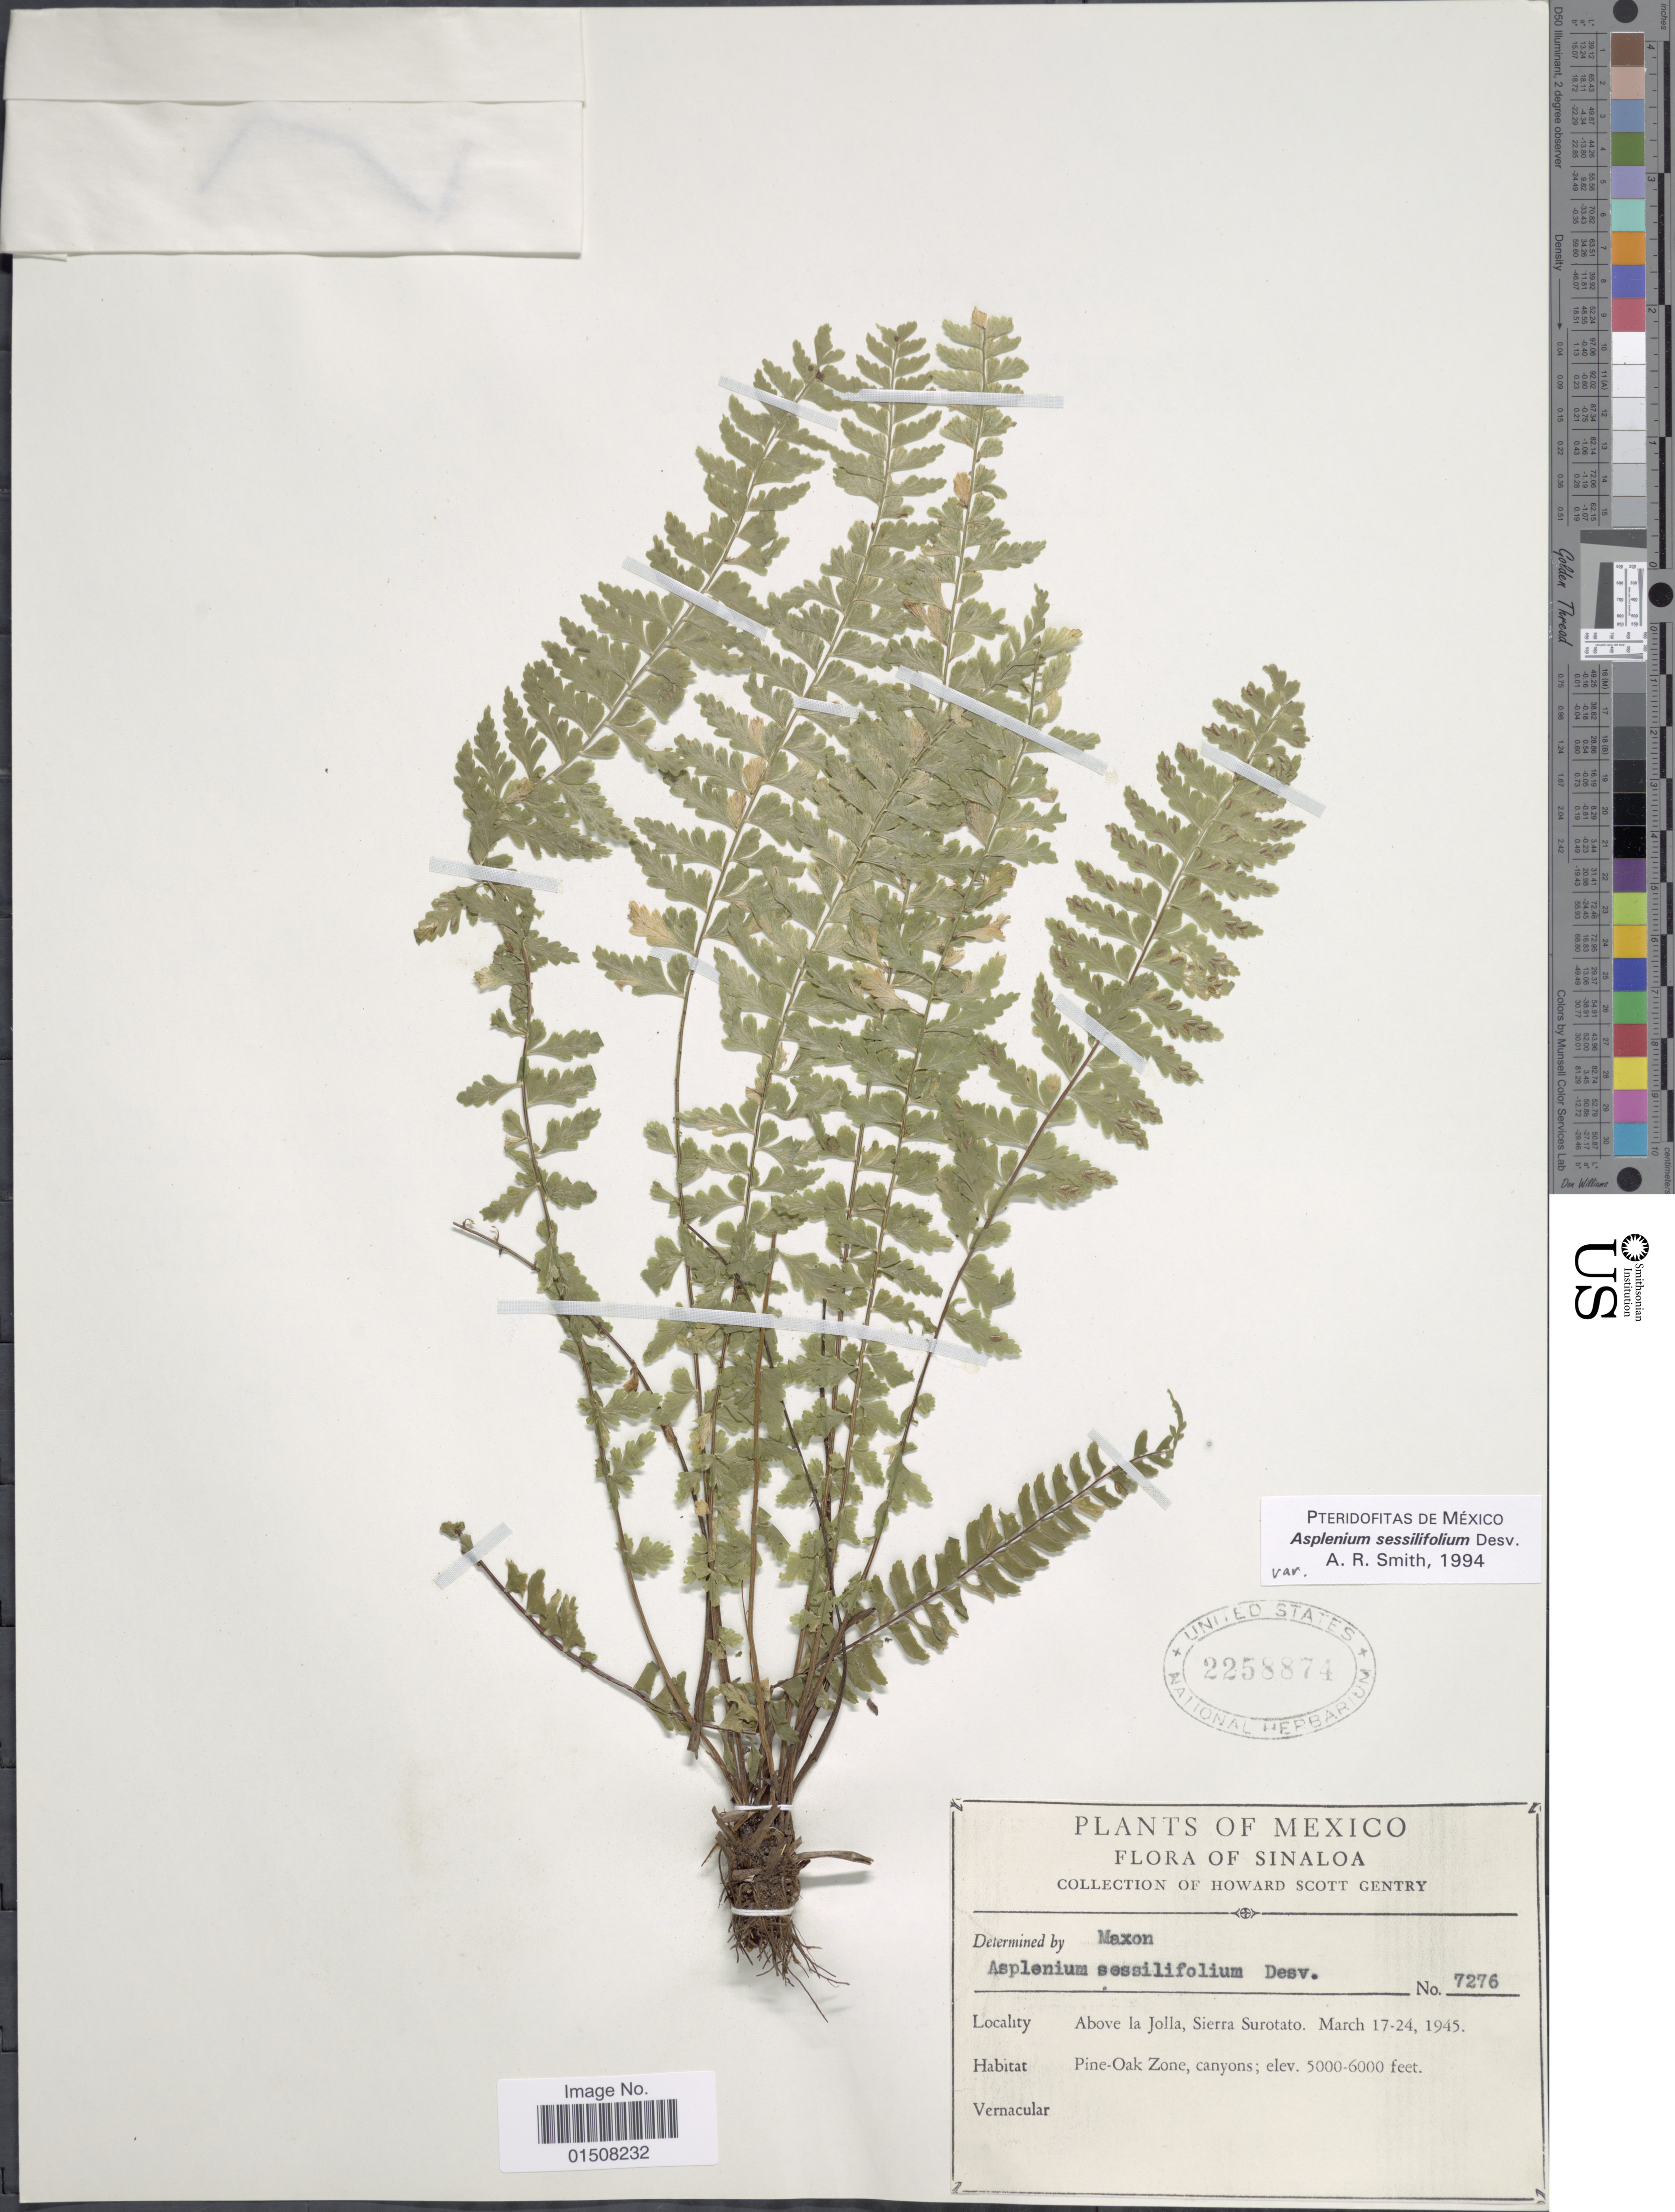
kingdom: Plantae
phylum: Tracheophyta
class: Polypodiopsida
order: Polypodiales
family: Aspleniaceae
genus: Asplenium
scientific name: Asplenium sessilifolium var. occidentale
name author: A.R. Sm.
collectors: H. S. Gentry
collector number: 7276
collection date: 1945-03-17/1945-03-24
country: Mexico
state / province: Sinaloa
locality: Above la Jolla, Sierra Surotato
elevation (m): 1524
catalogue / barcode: US 2258874